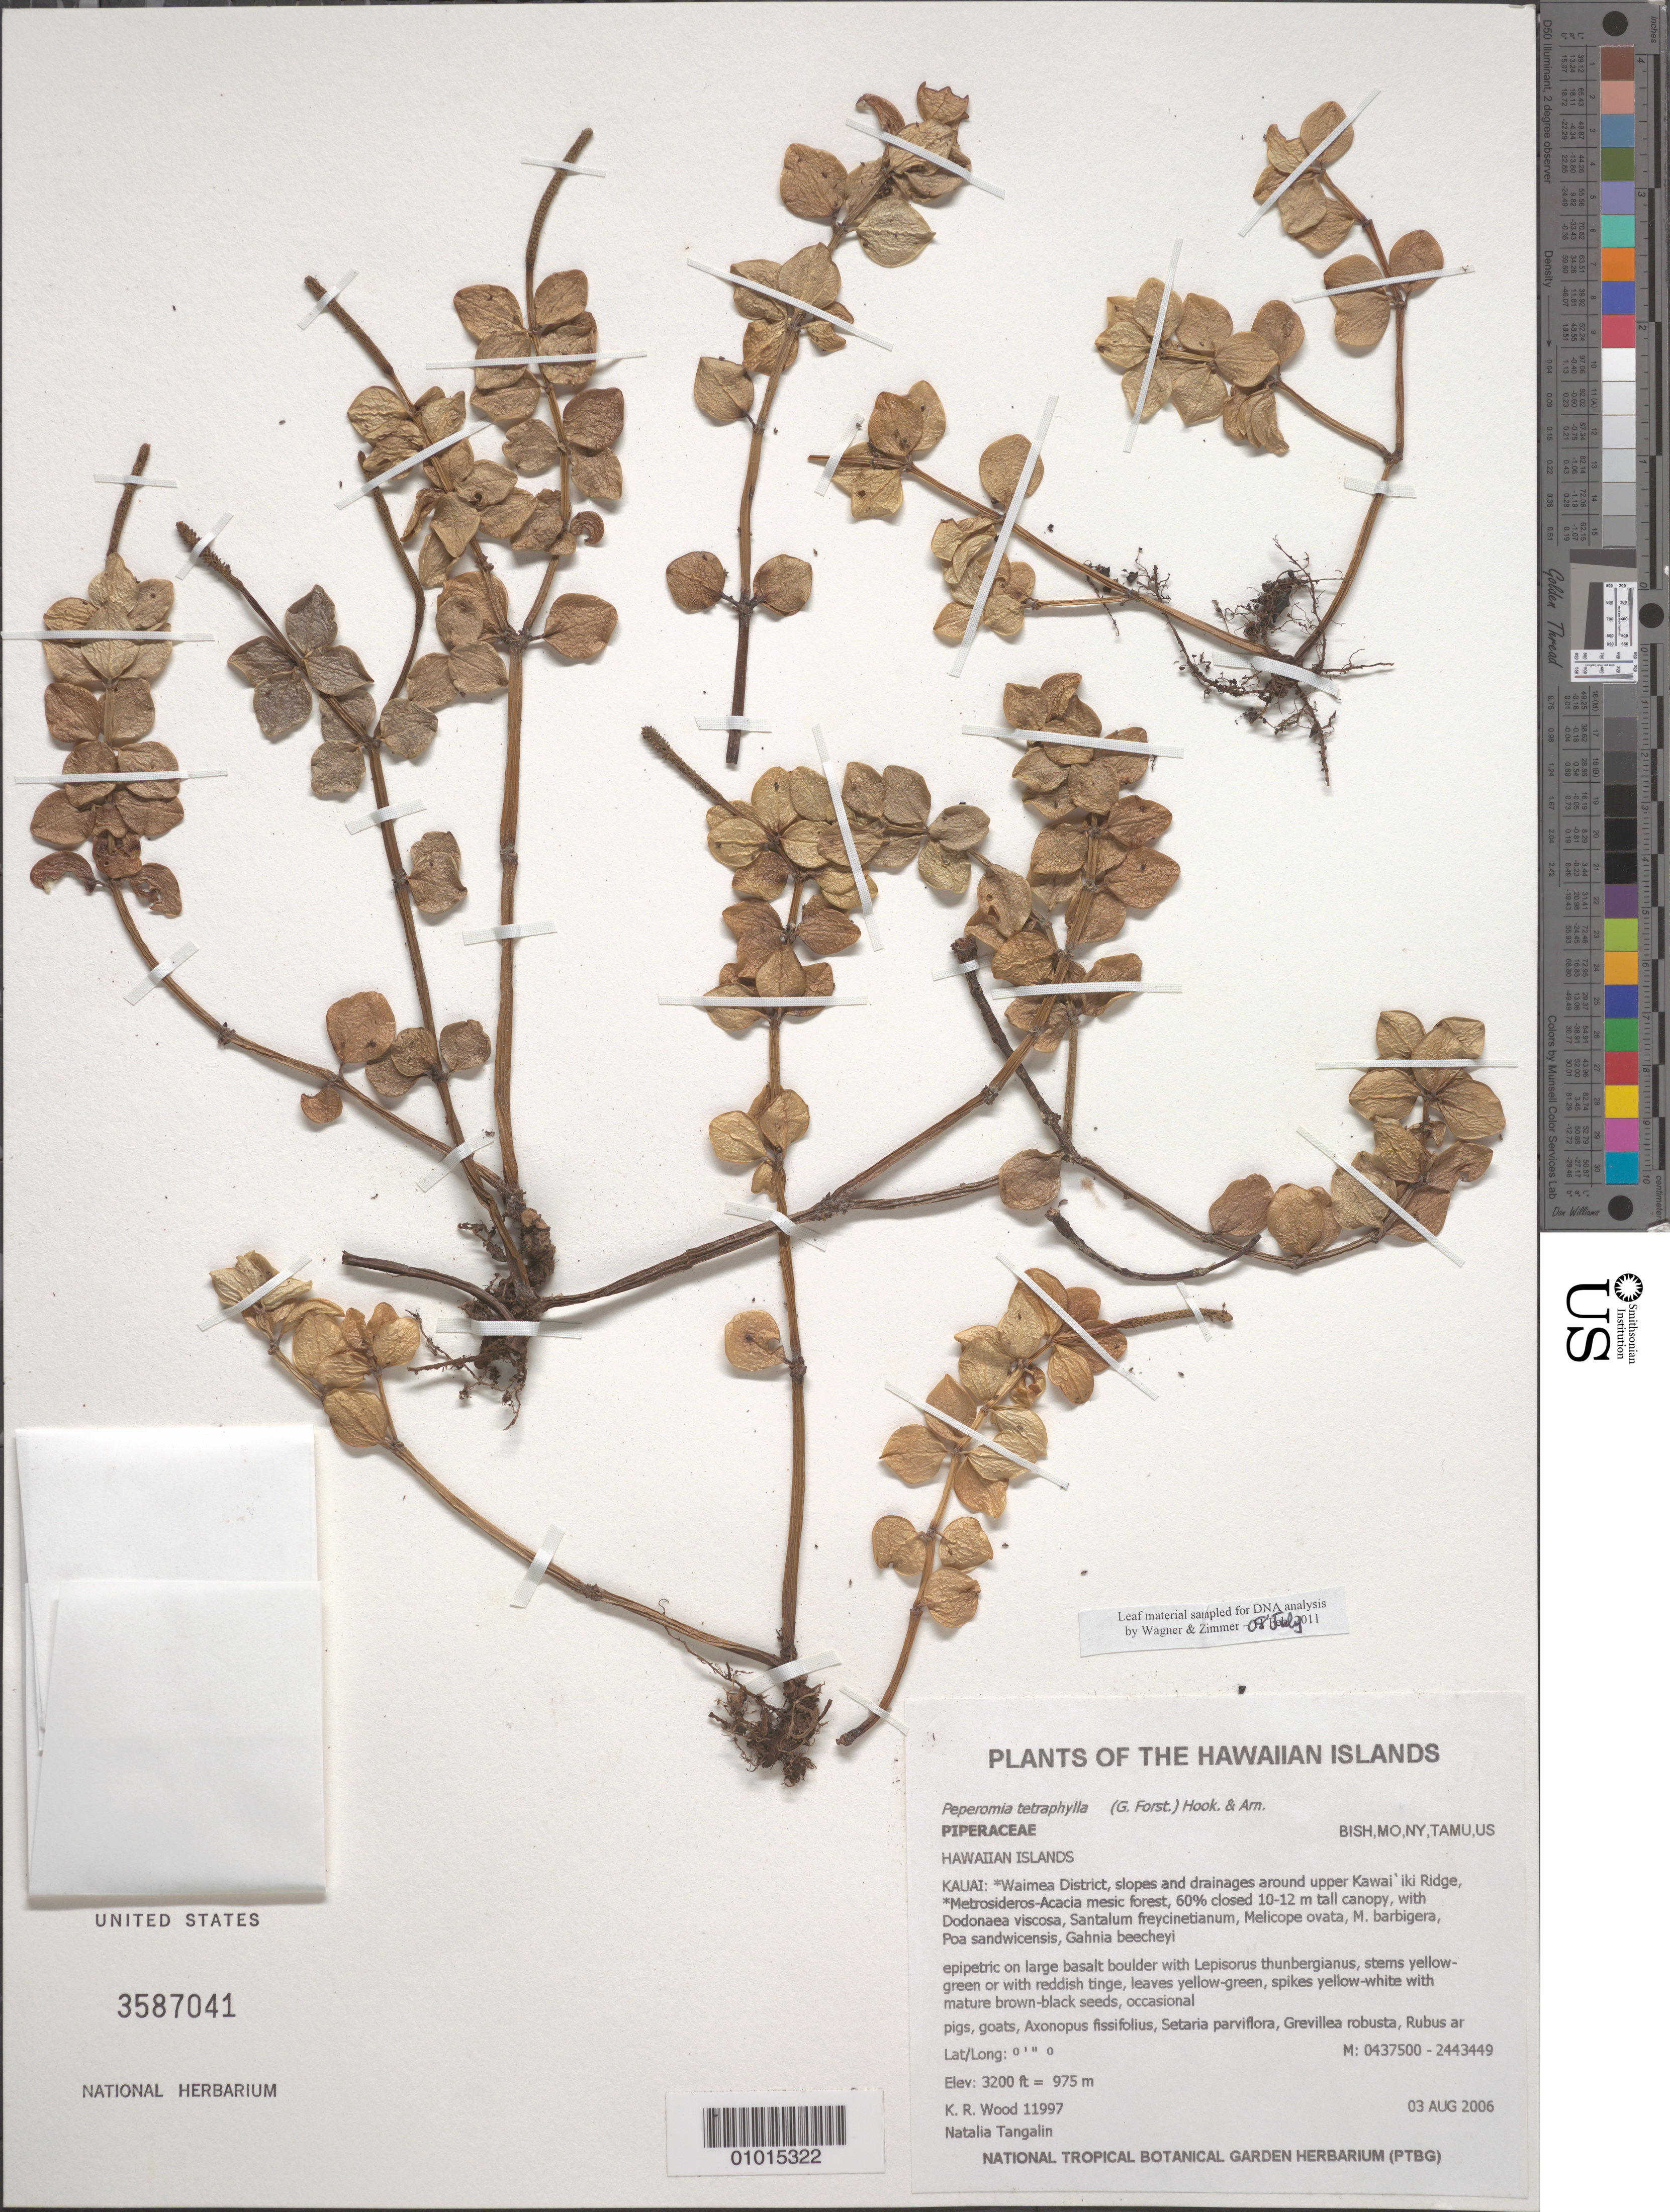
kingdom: Plantae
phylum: Tracheophyta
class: Magnoliopsida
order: Piperales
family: Piperaceae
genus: Peperomia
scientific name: Peperomia trichopus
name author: Trel. in J.F. Macbr.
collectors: K. R. Wood & N. Tangalin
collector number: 11997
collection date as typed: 3 Aug 2006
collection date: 2006-08-03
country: United States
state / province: Hawaii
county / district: Kauai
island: Kaua'i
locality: Waimea District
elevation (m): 975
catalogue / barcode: US 3587041